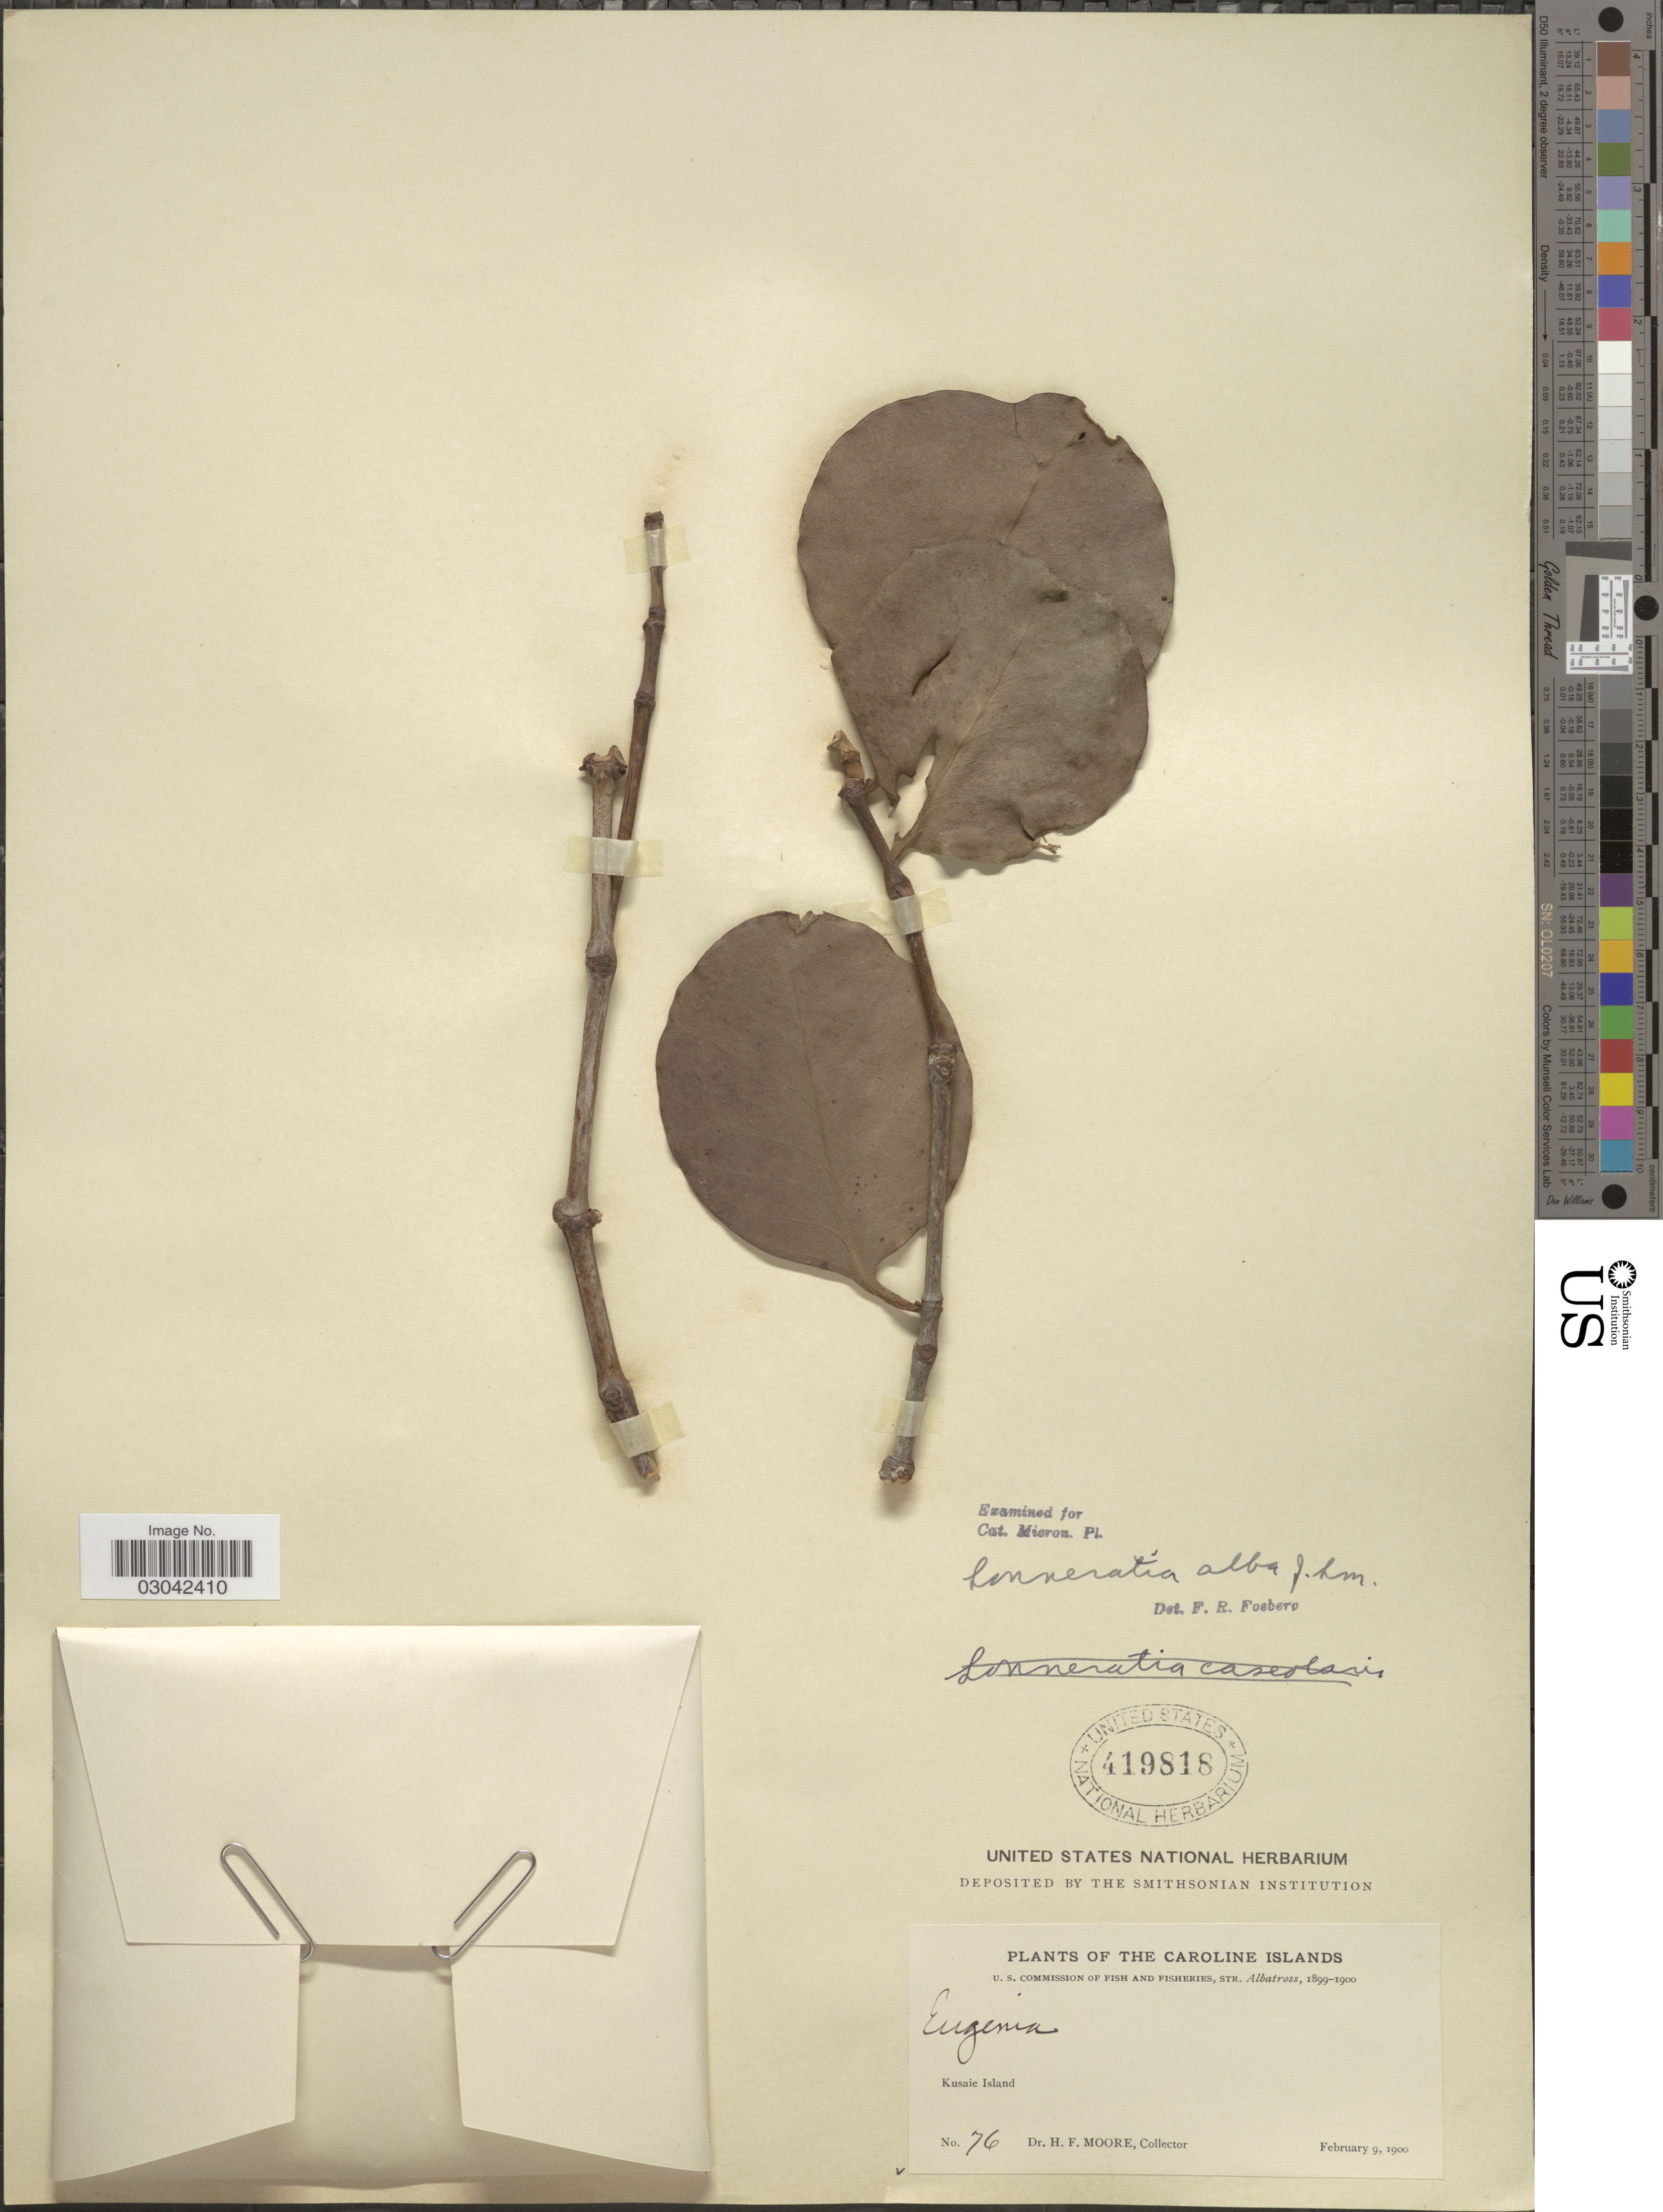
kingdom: Plantae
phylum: Tracheophyta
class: Magnoliopsida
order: Myrtales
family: Lythraceae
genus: Sonneratia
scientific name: Sonneratia alba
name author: Sm.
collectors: H. F. Moore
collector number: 76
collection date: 1900-02-09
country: Micronesia, Federated States of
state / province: Kosrae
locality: Caroline Islands. Kusaie Island.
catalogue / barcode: US 419818